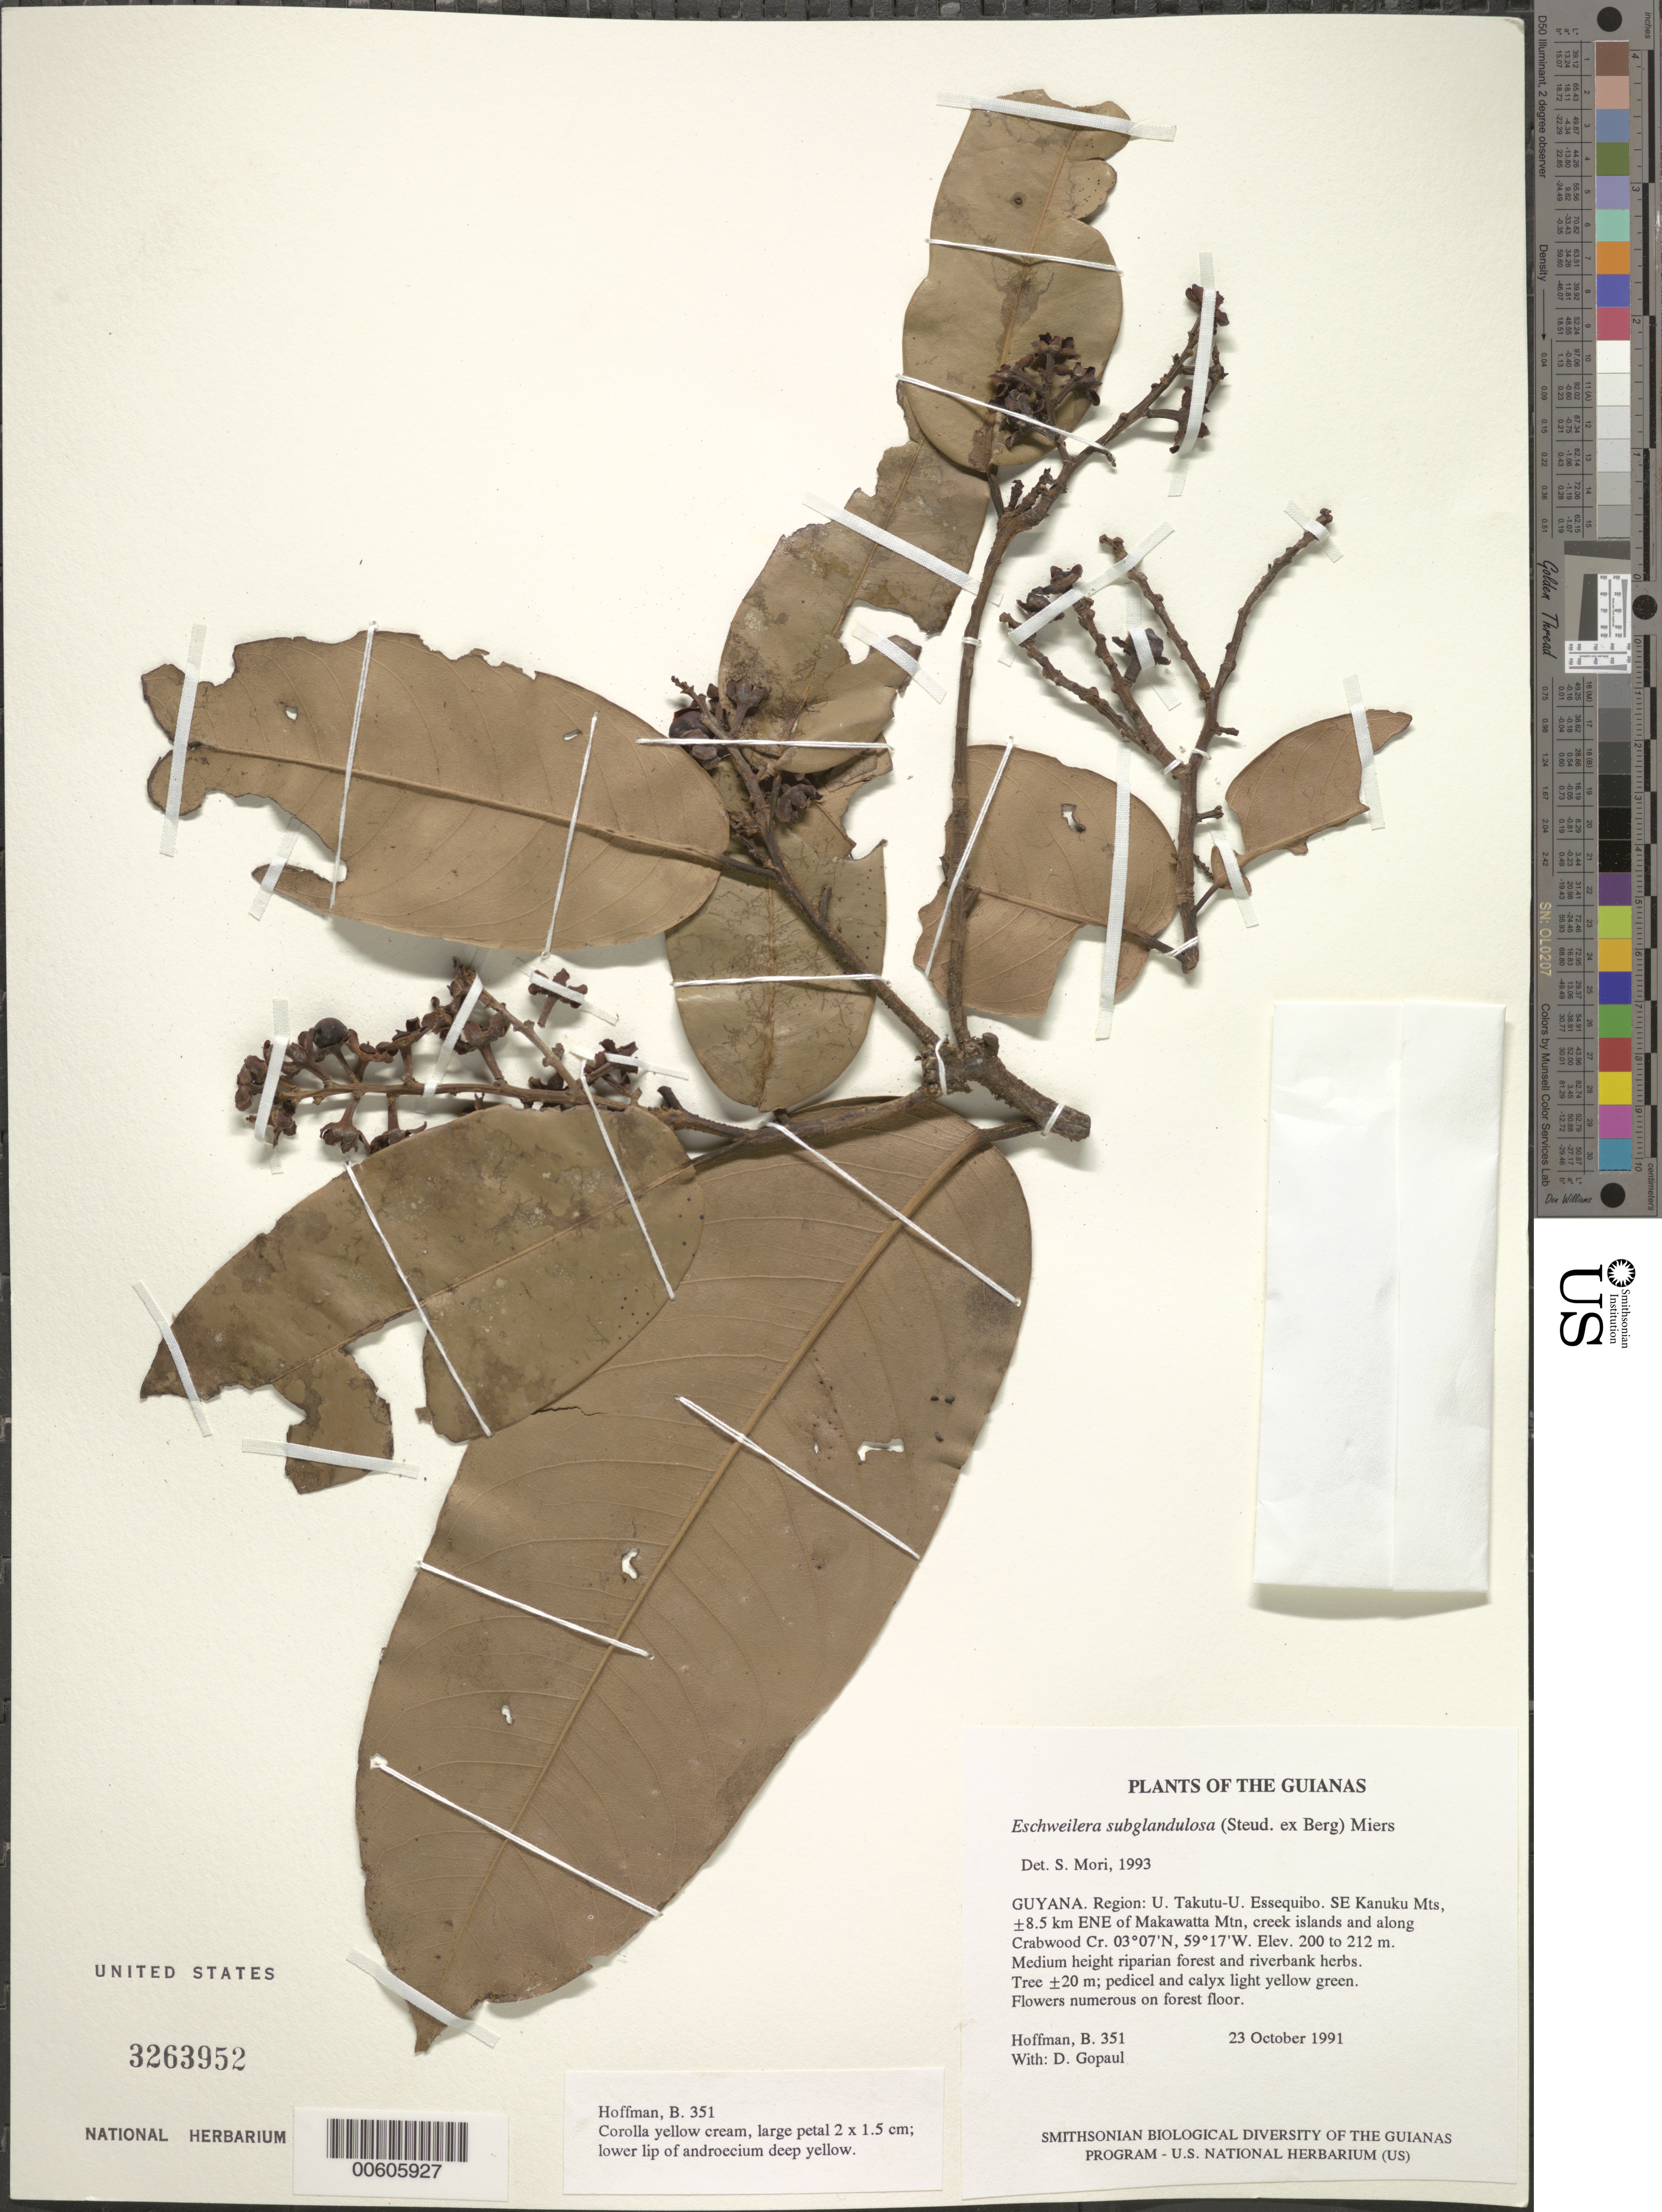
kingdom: Plantae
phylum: Tracheophyta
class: Magnoliopsida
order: Ericales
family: Lecythidaceae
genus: Eschweilera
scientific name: Eschweilera subglandulosa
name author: (Steud. ex Berg) Miers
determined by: Mori, Scott A.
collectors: B. Hoffman & D. Gopaul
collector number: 351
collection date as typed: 23 October 1991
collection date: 1991-10-23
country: Guyana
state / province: U. Takutu-U. Essequibo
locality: SE Kanuku Mts, ±8.5 km ENE of Makawatta Mtn, creek islands and along Crabwood Creek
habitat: Medium height riparian forest and riverbank herbs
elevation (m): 200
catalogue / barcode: US 3263952